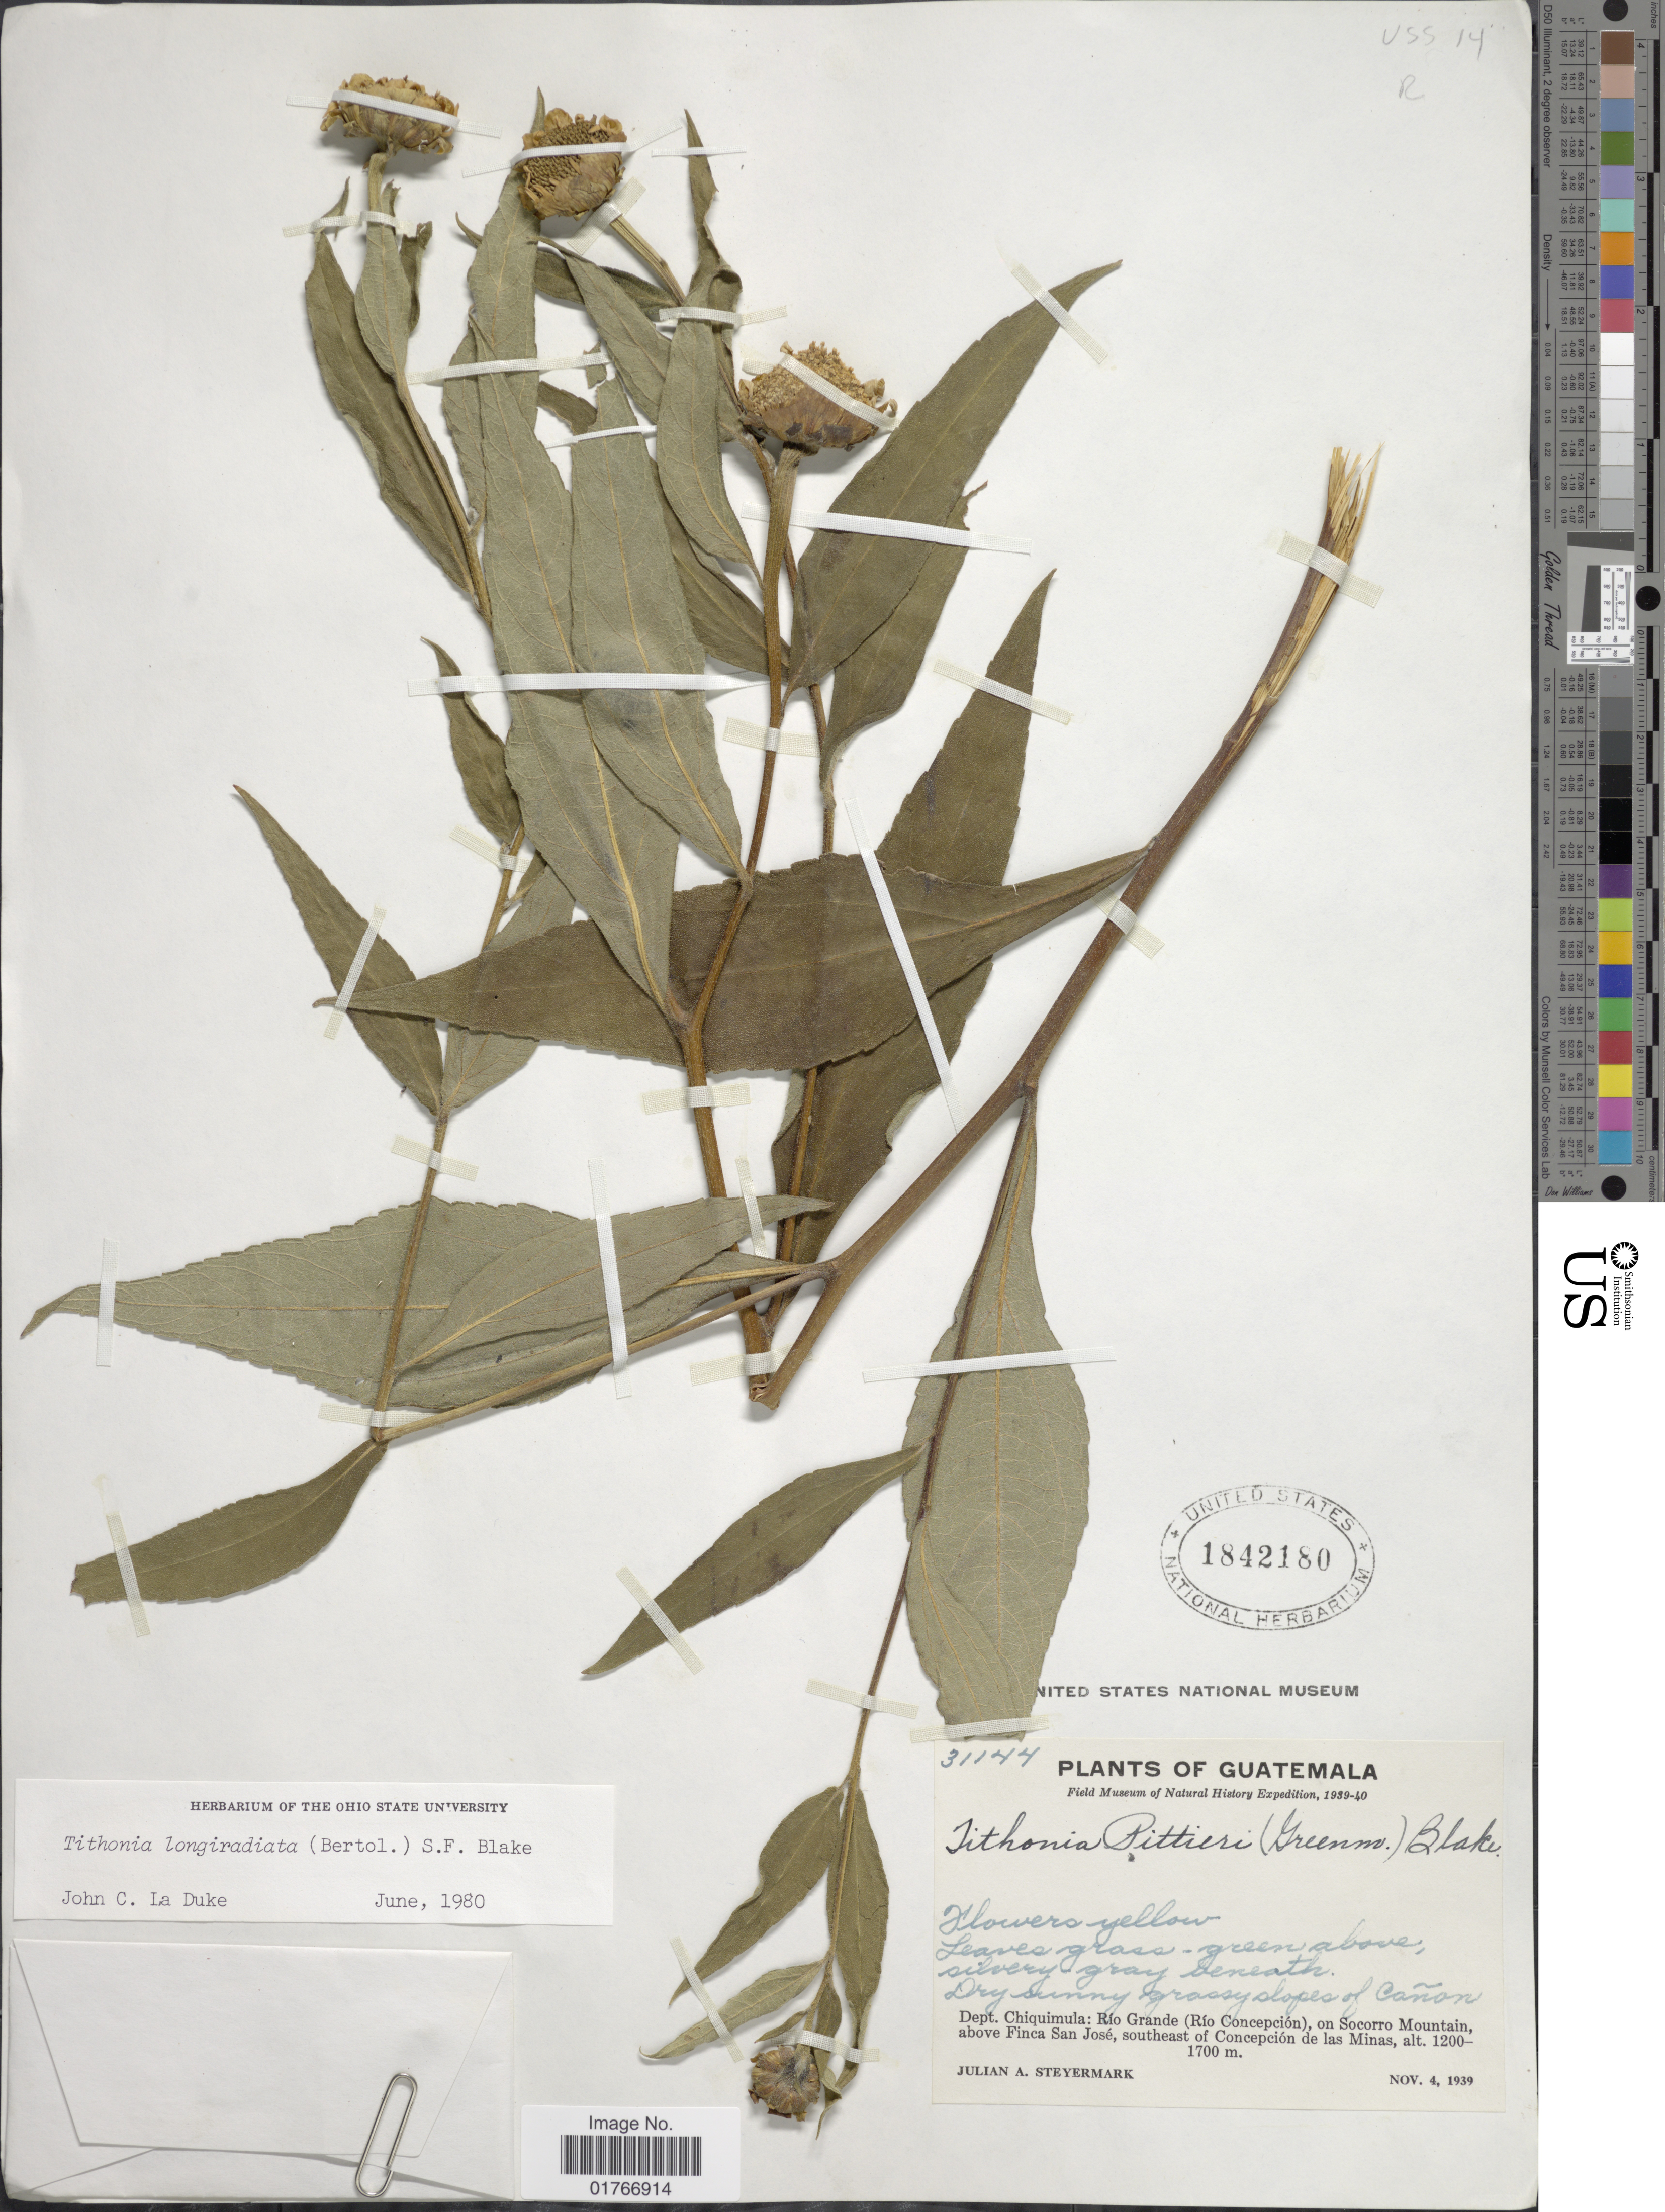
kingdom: Plantae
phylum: Tracheophyta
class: Magnoliopsida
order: Asterales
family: Asteraceae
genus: Tithonia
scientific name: Tithonia longiradiata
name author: (Bertol.) S.F. Blake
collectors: J. Steyermark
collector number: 31144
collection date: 1939-11-04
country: Guatemala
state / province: Chiquimula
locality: Rio Grande (Rio Concepcion), on Socorro Mountain, above Finca San Jose, southeast of Concepcion de las Minas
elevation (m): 1200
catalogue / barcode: US 1842180